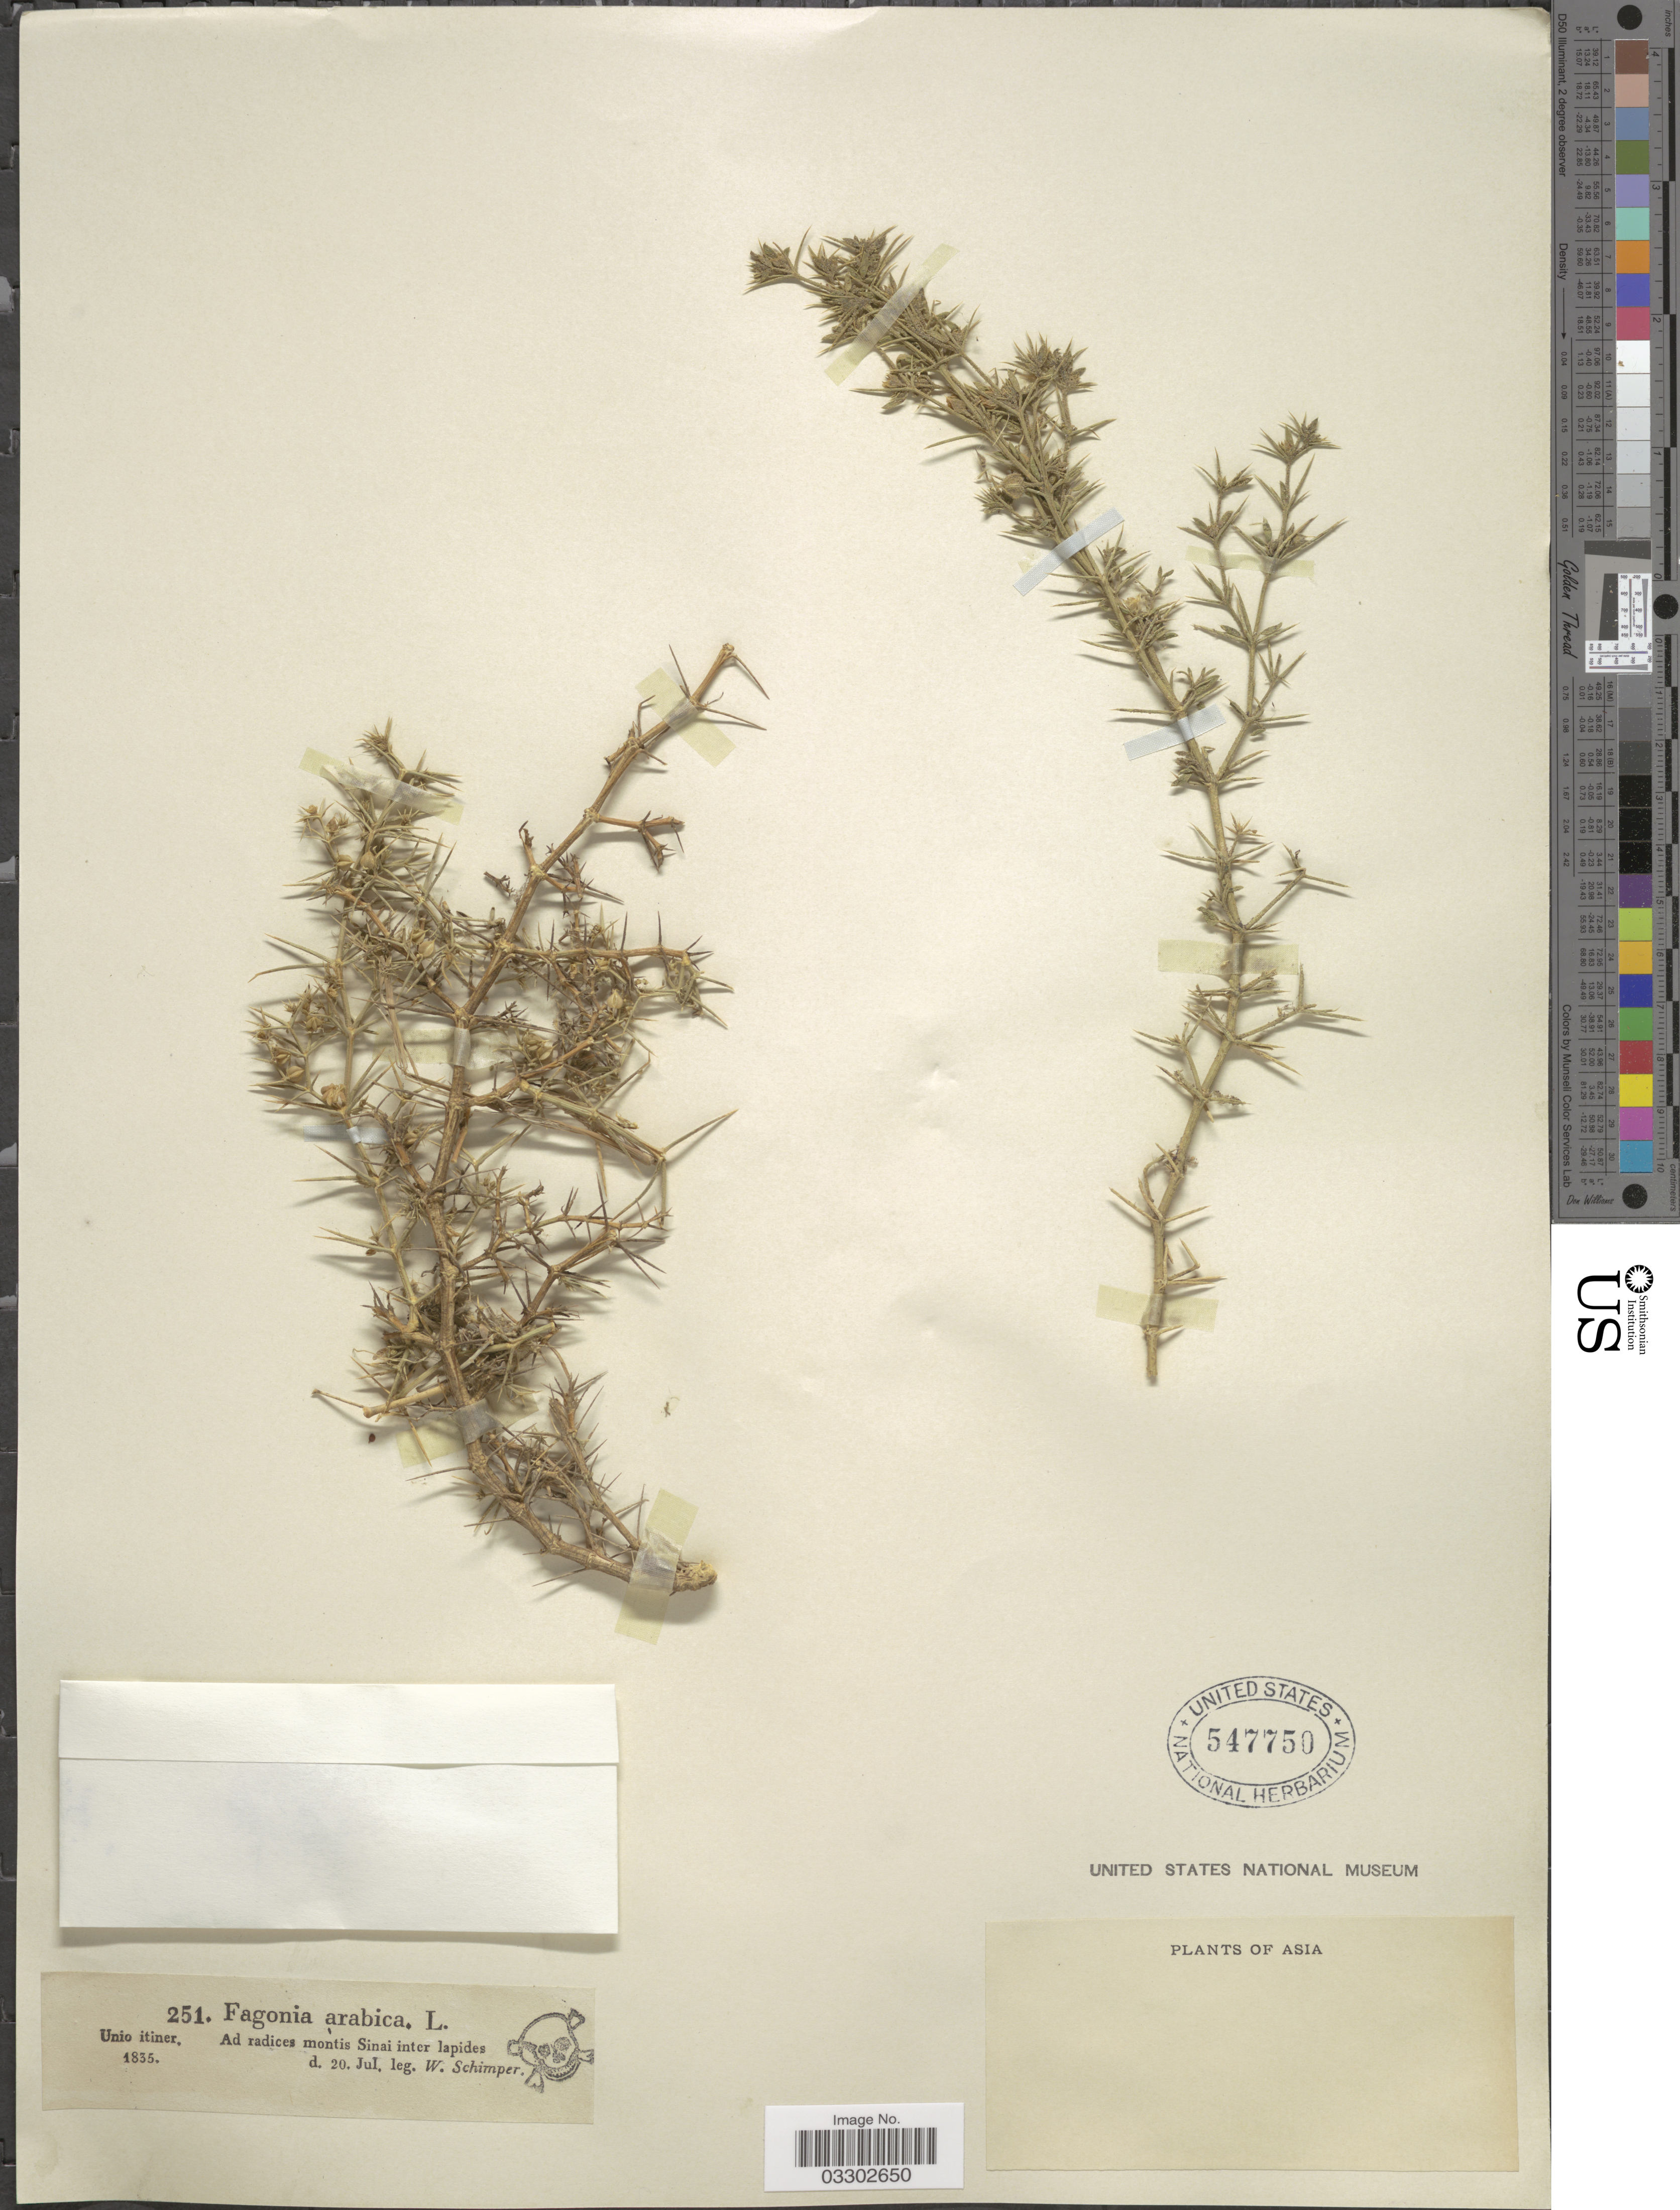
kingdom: Plantae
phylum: Tracheophyta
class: Magnoliopsida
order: Zygophyllales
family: Zygophyllaceae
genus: Fagonia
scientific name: Fagonia arabica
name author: L.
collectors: W. Schimper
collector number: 251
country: Egypt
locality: Asia. Ad radices montis Sinai inter lapides.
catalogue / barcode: US 547750